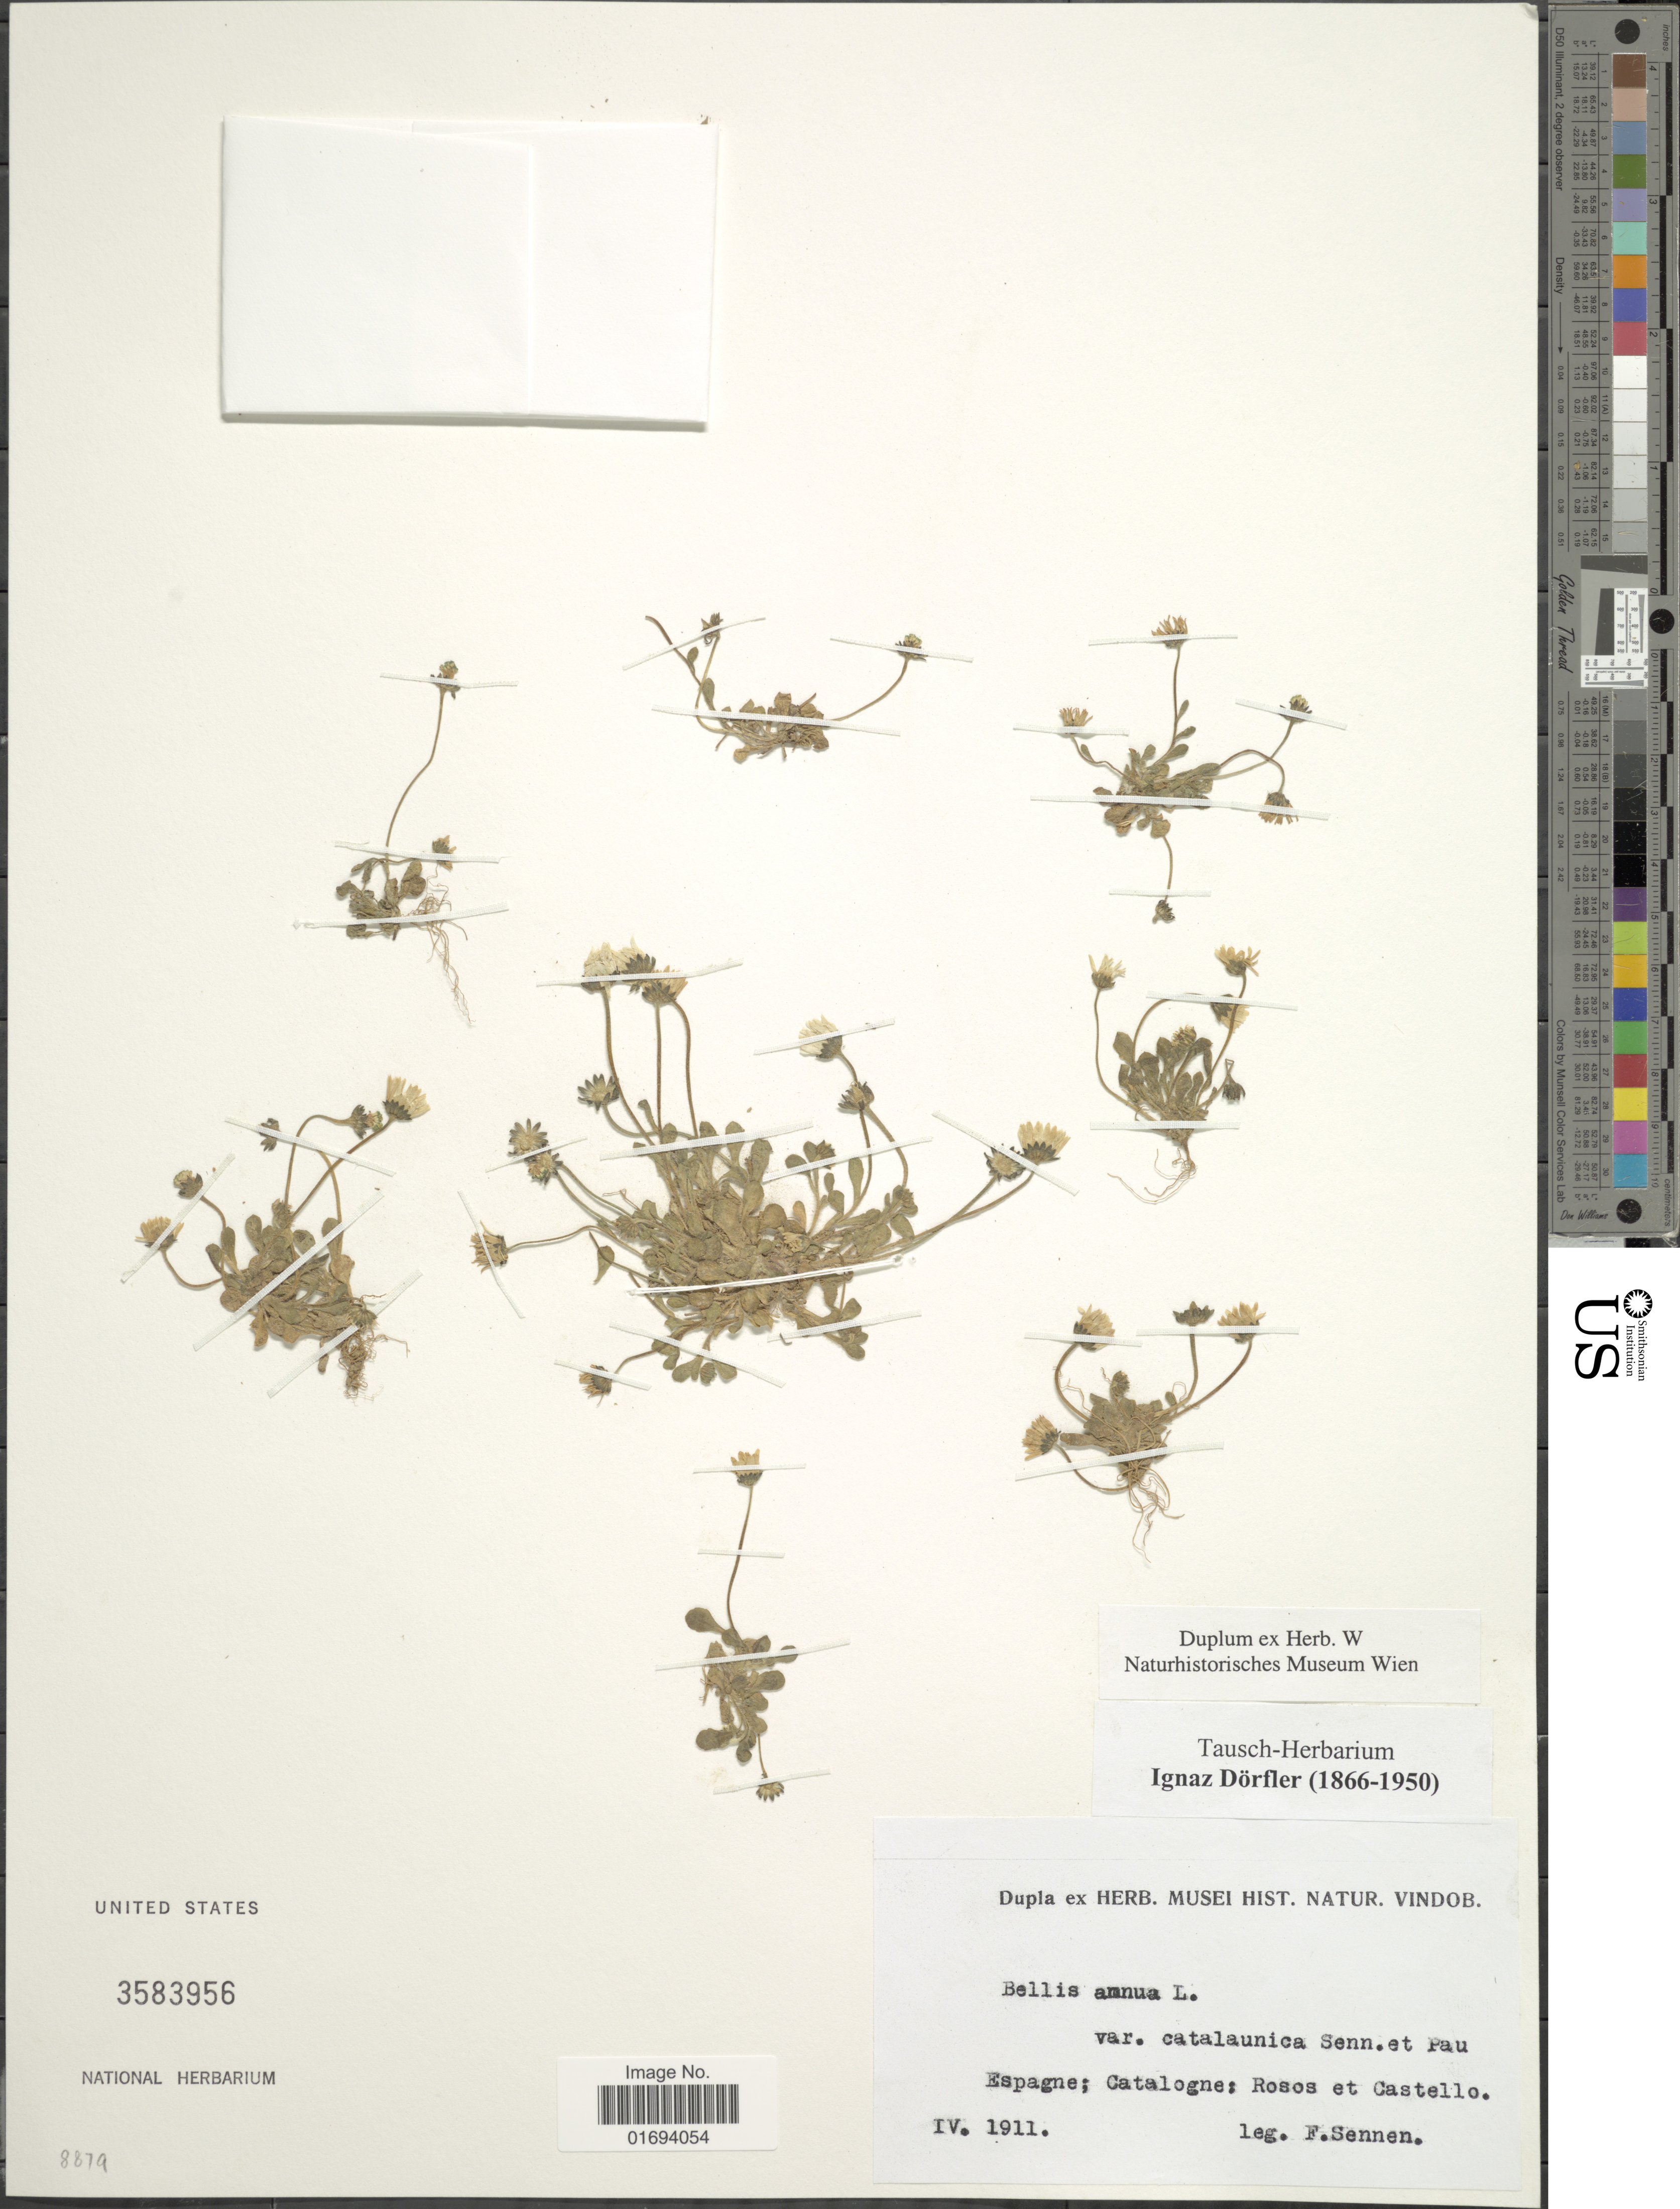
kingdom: Plantae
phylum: Tracheophyta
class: Magnoliopsida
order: Asterales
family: Asteraceae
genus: Bellis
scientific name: Bellis annua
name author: L.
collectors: E. Sennen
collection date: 1911-04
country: Spain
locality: Espagne; Catalogne: Rosos et Castello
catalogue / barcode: US 3583956